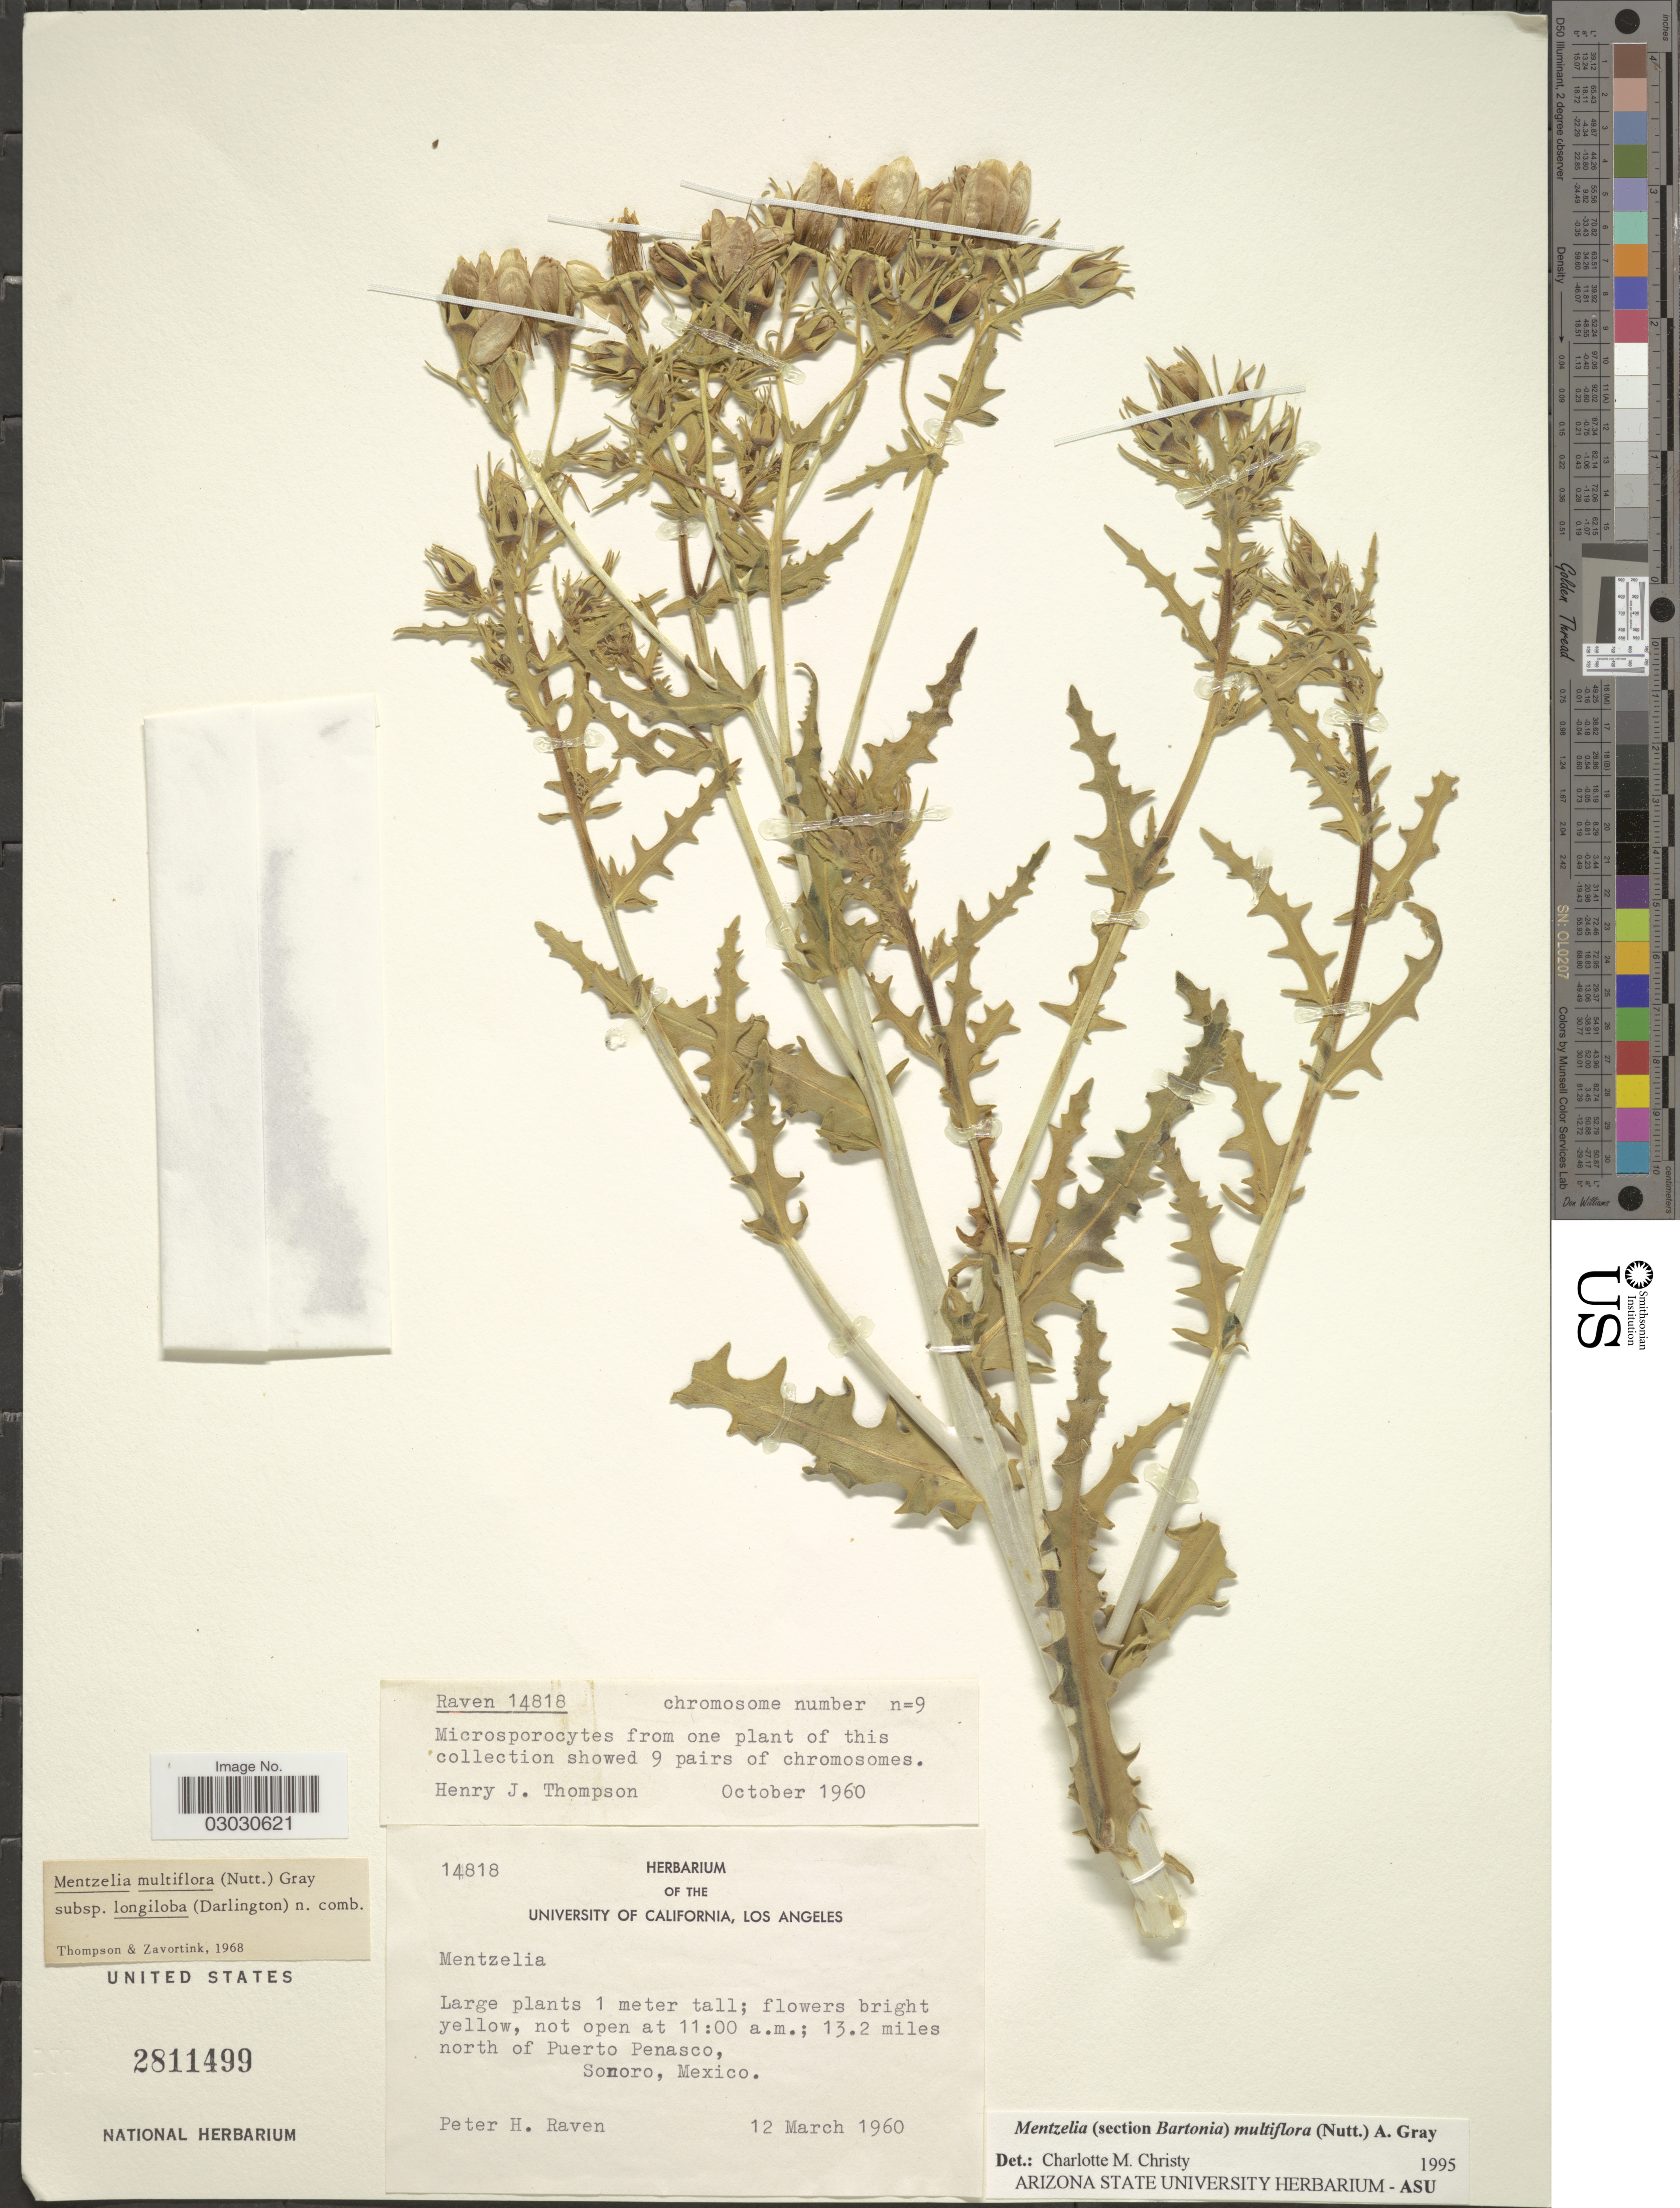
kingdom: Plantae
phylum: Tracheophyta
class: Magnoliopsida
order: Cornales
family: Loasaceae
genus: Mentzelia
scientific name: Mentzelia multiflora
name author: (Nutt.) A. Gray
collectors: P. Raven & H. J. Thompson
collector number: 14818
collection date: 1960-03-12/1960-10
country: Mexico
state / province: Sonora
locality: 13.2 miles north of Puerto Penasco.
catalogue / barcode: US 2811499